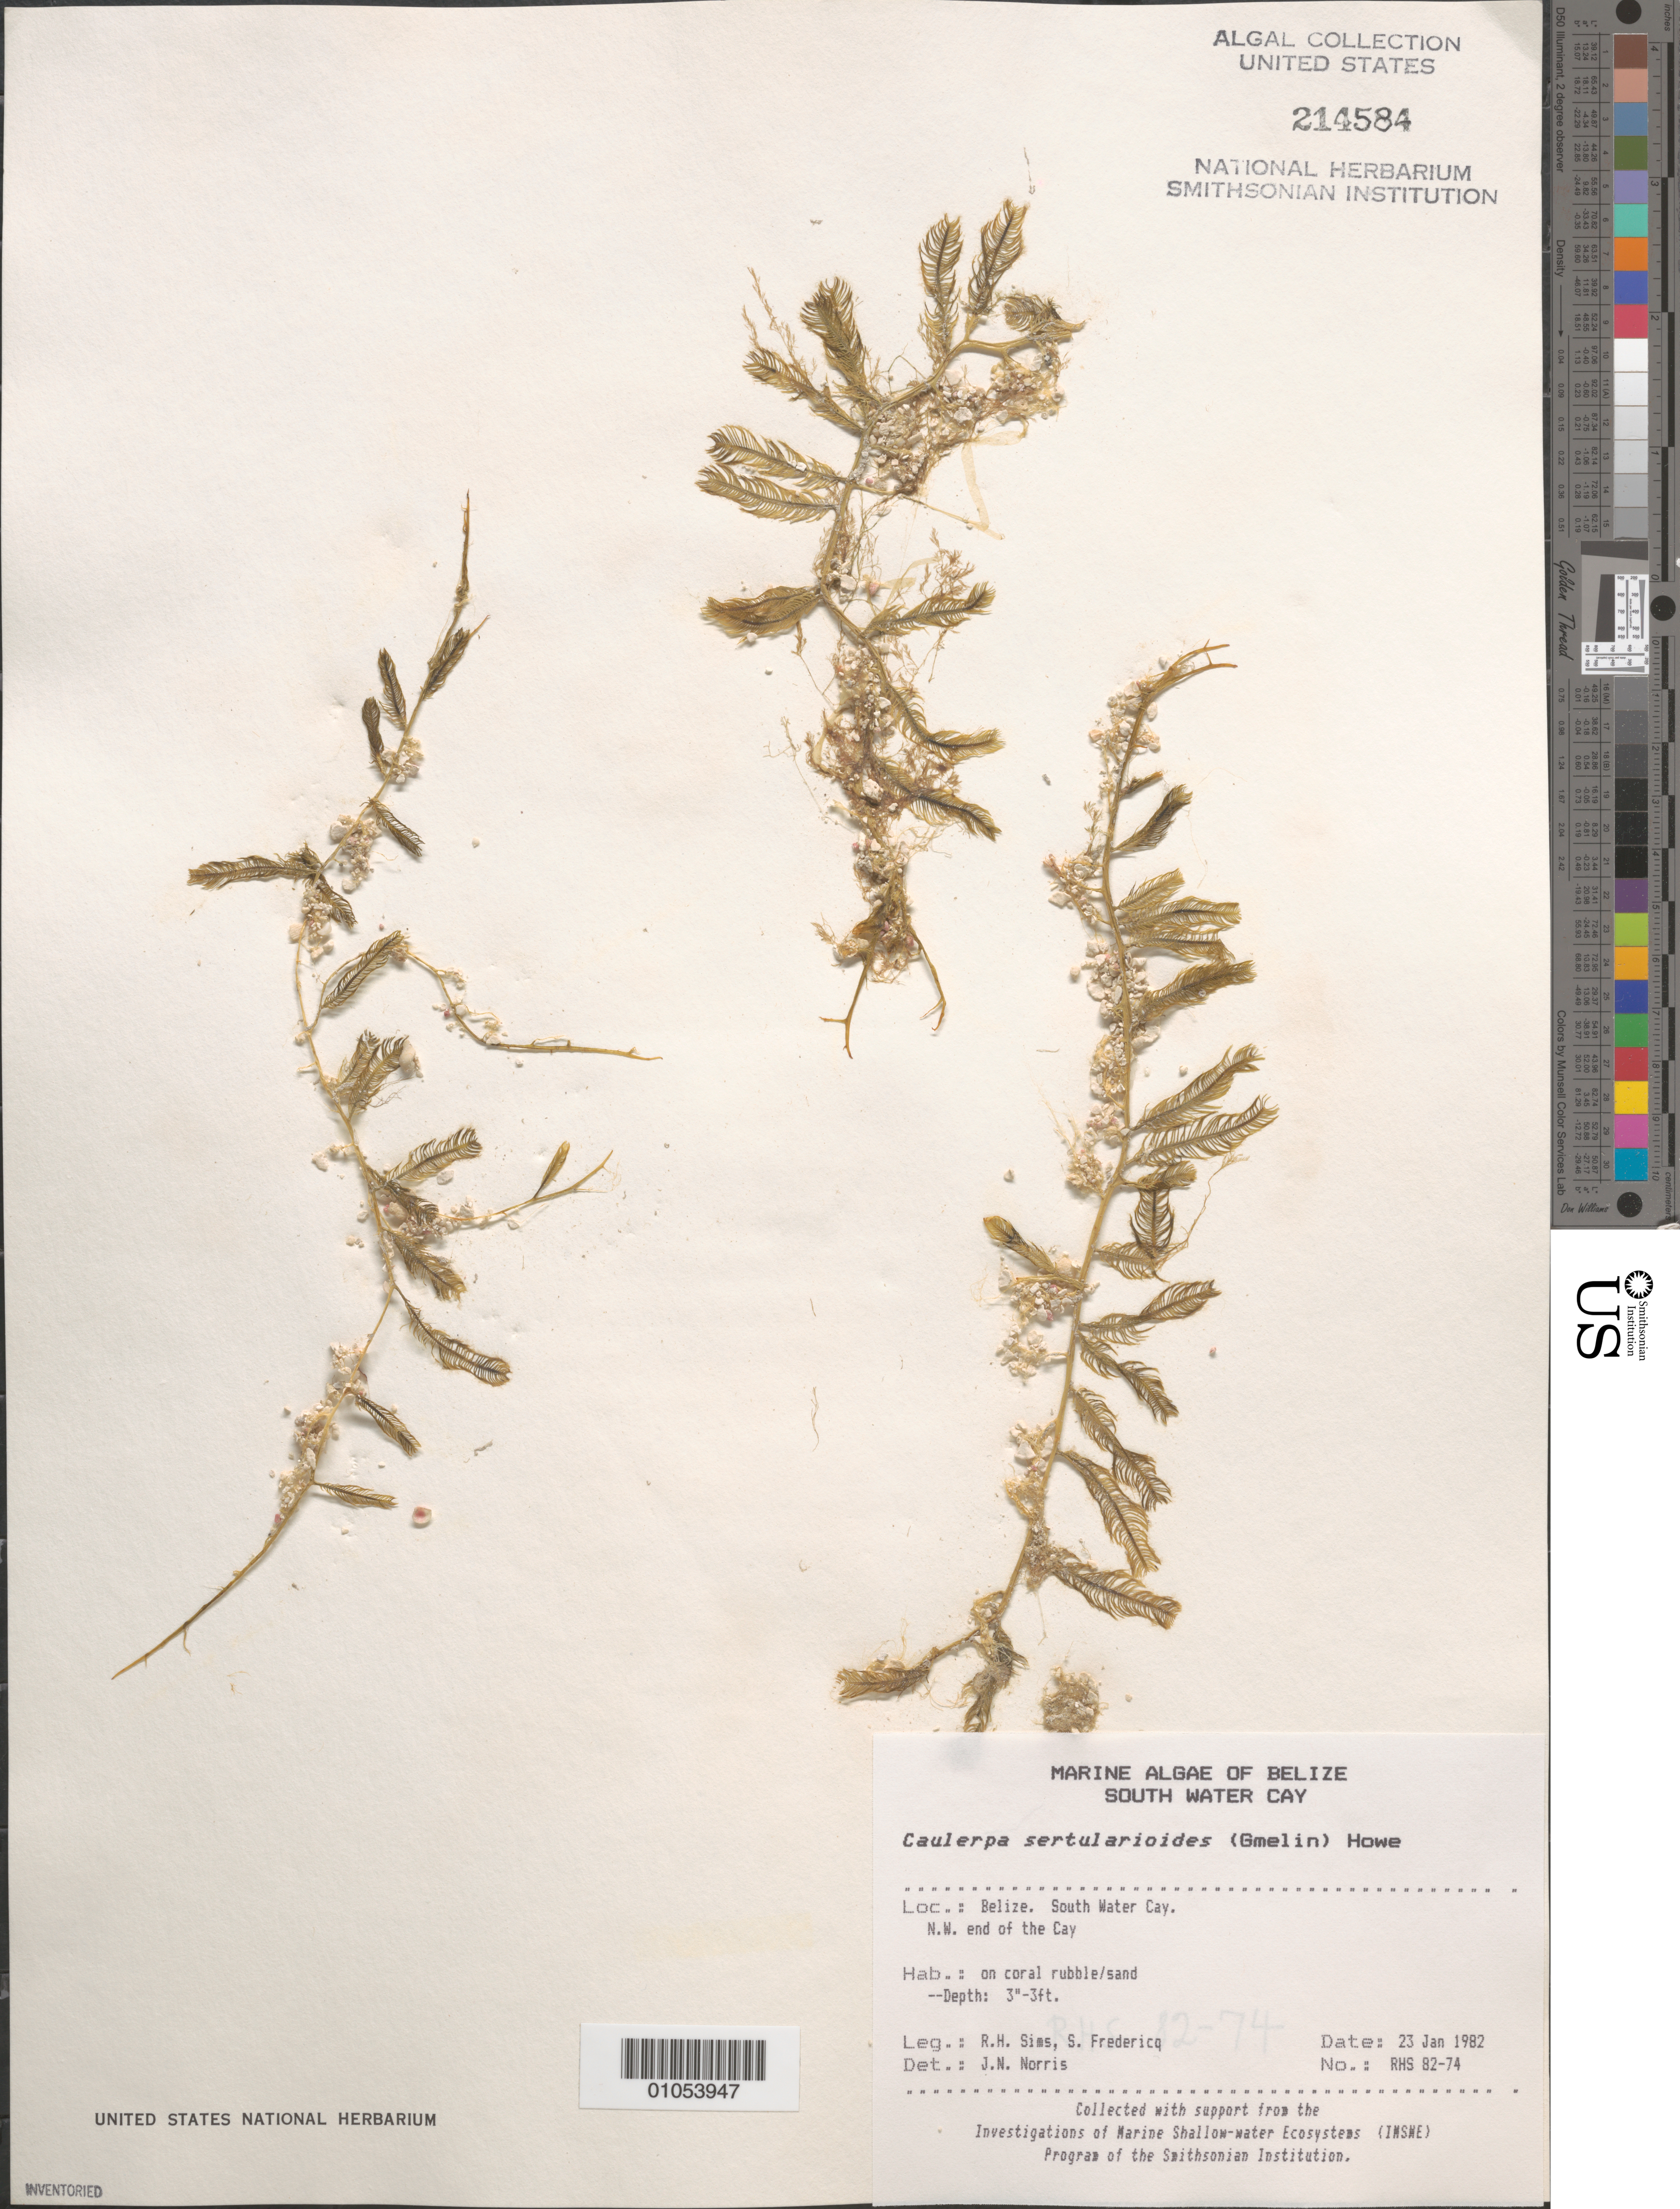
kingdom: Plantae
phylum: Chlorophyta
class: Ulvophyceae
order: Bryopsidales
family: Caulerpaceae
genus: Caulerpa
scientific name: Caulerpa sertularioides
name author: (S.G. Gmel.) M. Howe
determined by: Norris, James N.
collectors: R. H. Sims & S. Fredericq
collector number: RHS 82-74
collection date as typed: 23 Jan 1982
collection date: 1982-01-23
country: Belize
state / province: Stann Creek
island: South Water Cay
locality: Northwest end of cay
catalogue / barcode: US 214584